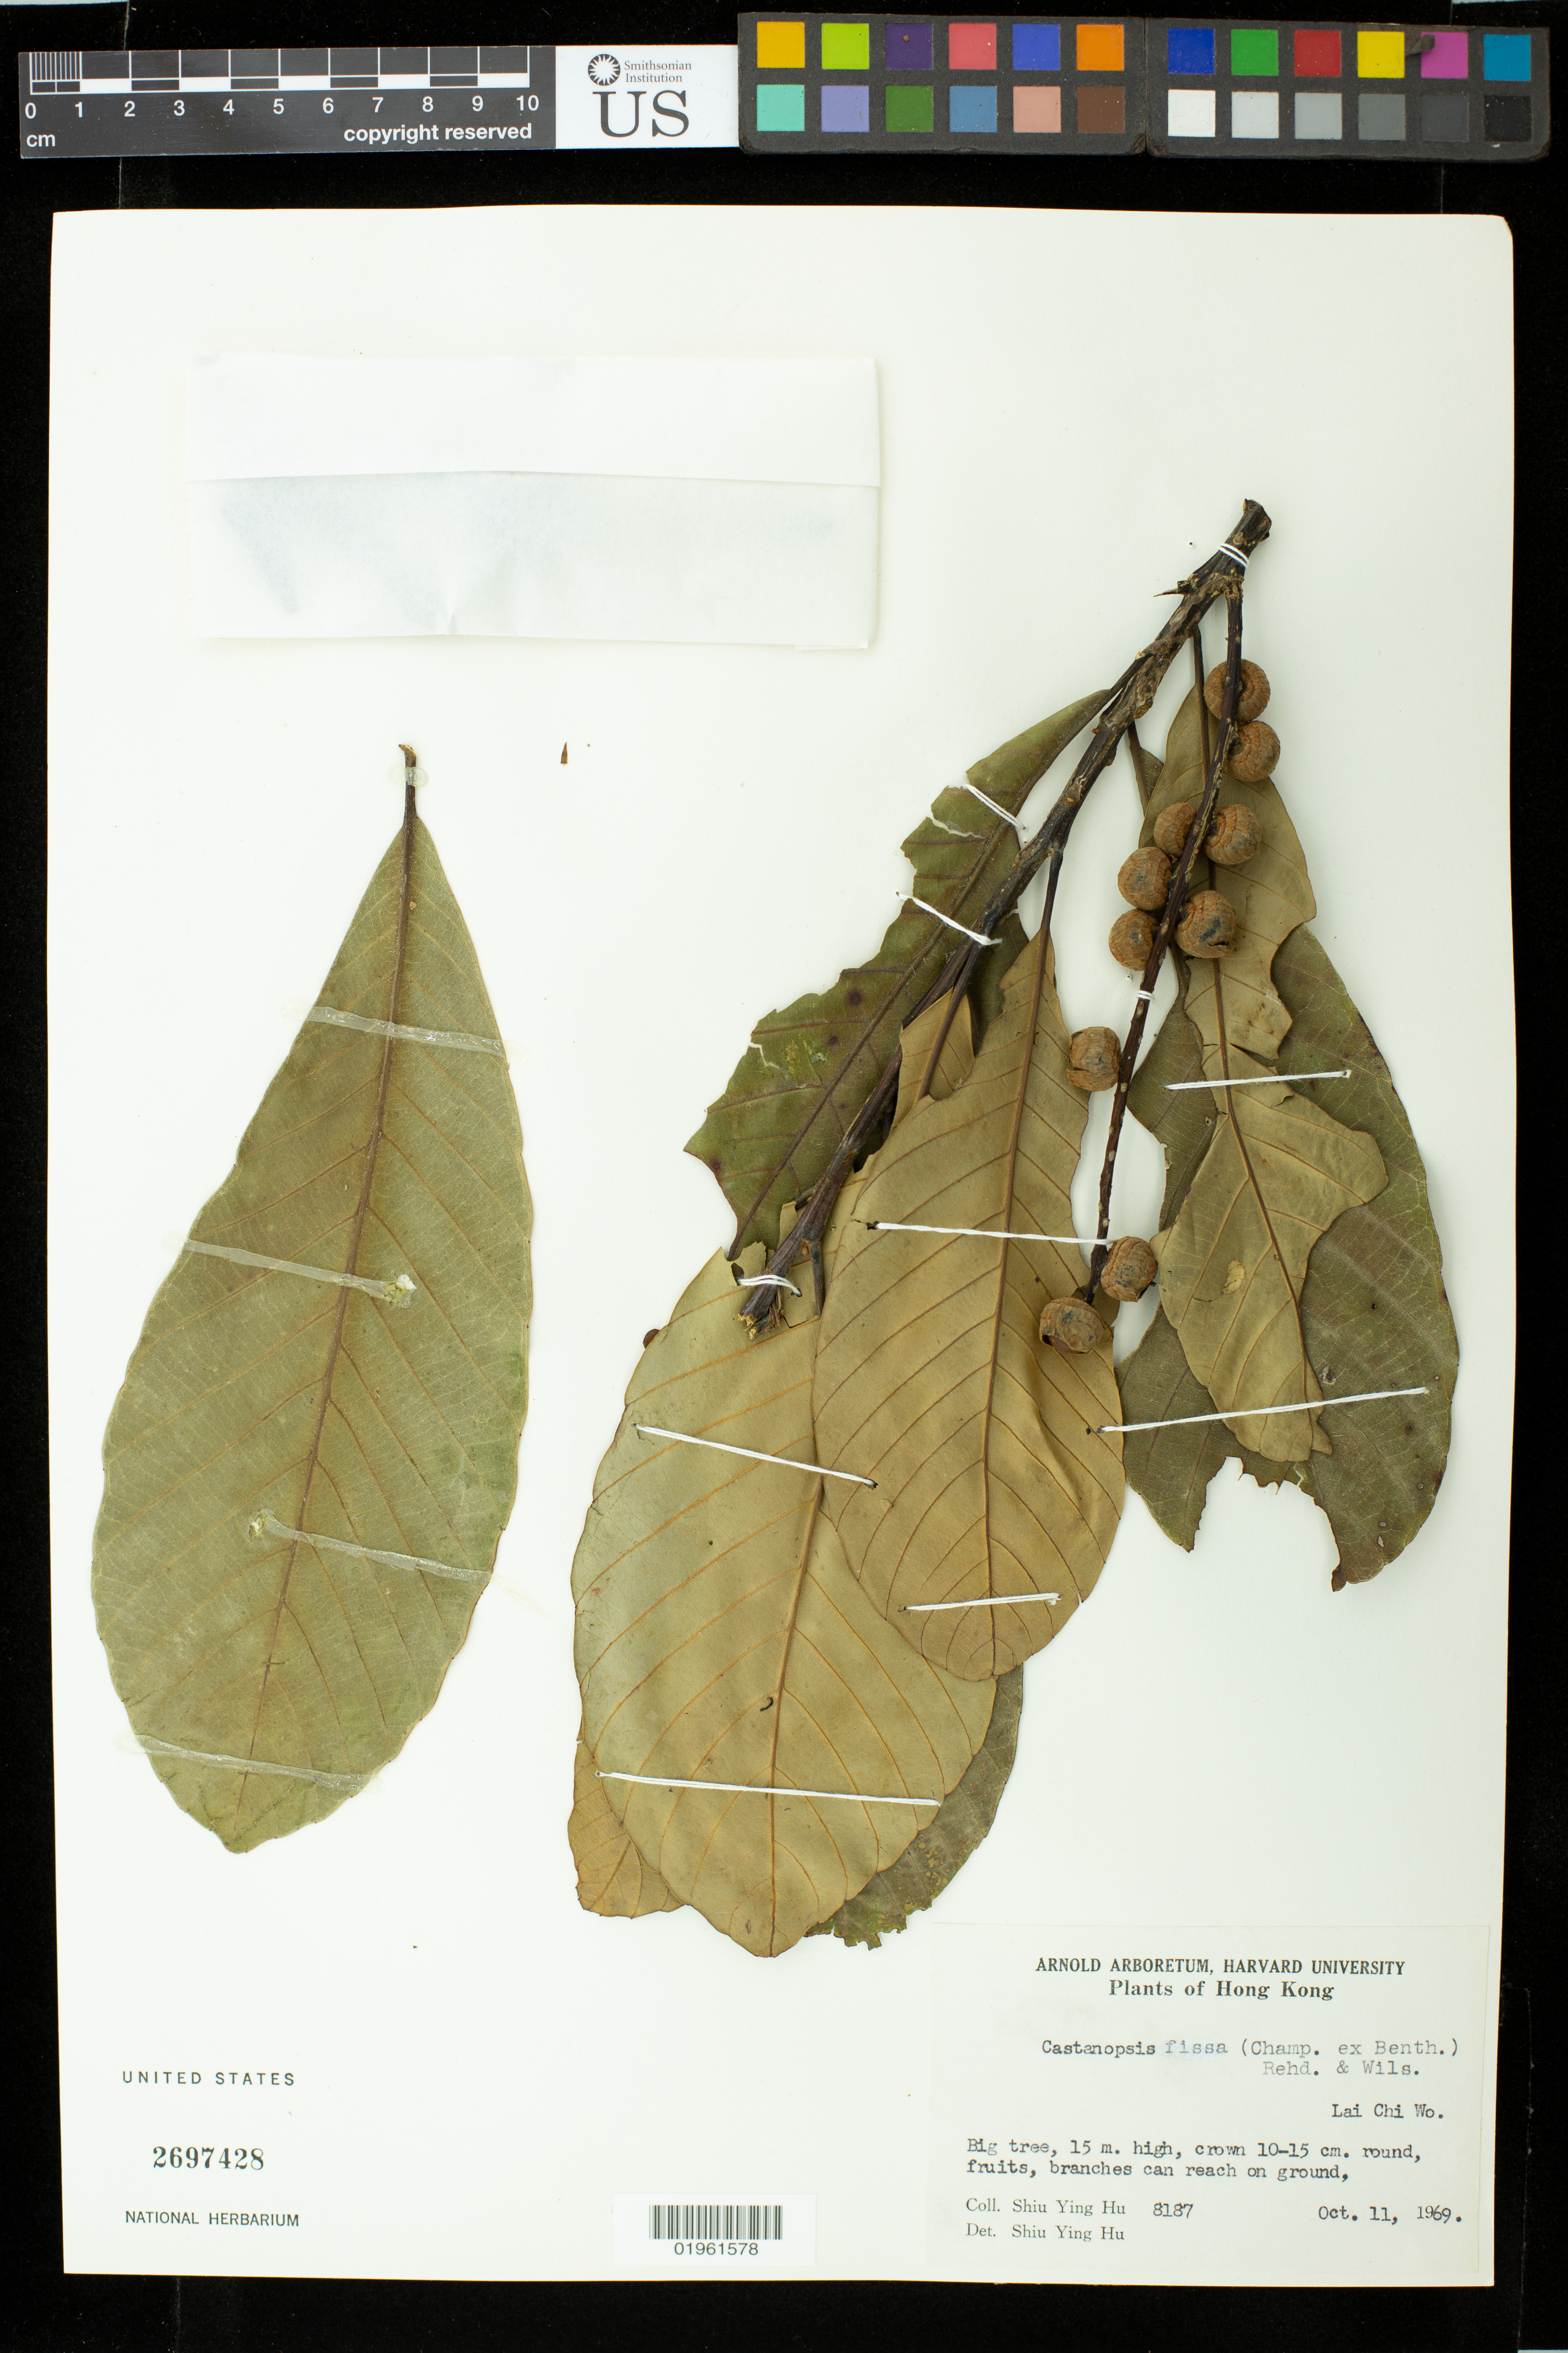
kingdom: Plantae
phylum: Tracheophyta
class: Magnoliopsida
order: Fagales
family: Fagaceae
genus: Castanopsis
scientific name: Castanopsis fissa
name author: (Champ. ex Benth.) Rehder & E.H. Wilson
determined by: Hu, S. Y.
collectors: S. Y. Hu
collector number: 8187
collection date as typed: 11 Oct 1969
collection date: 1969-10-11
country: China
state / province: Hong Kong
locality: Lai Chi Wo.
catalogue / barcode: US 2697428